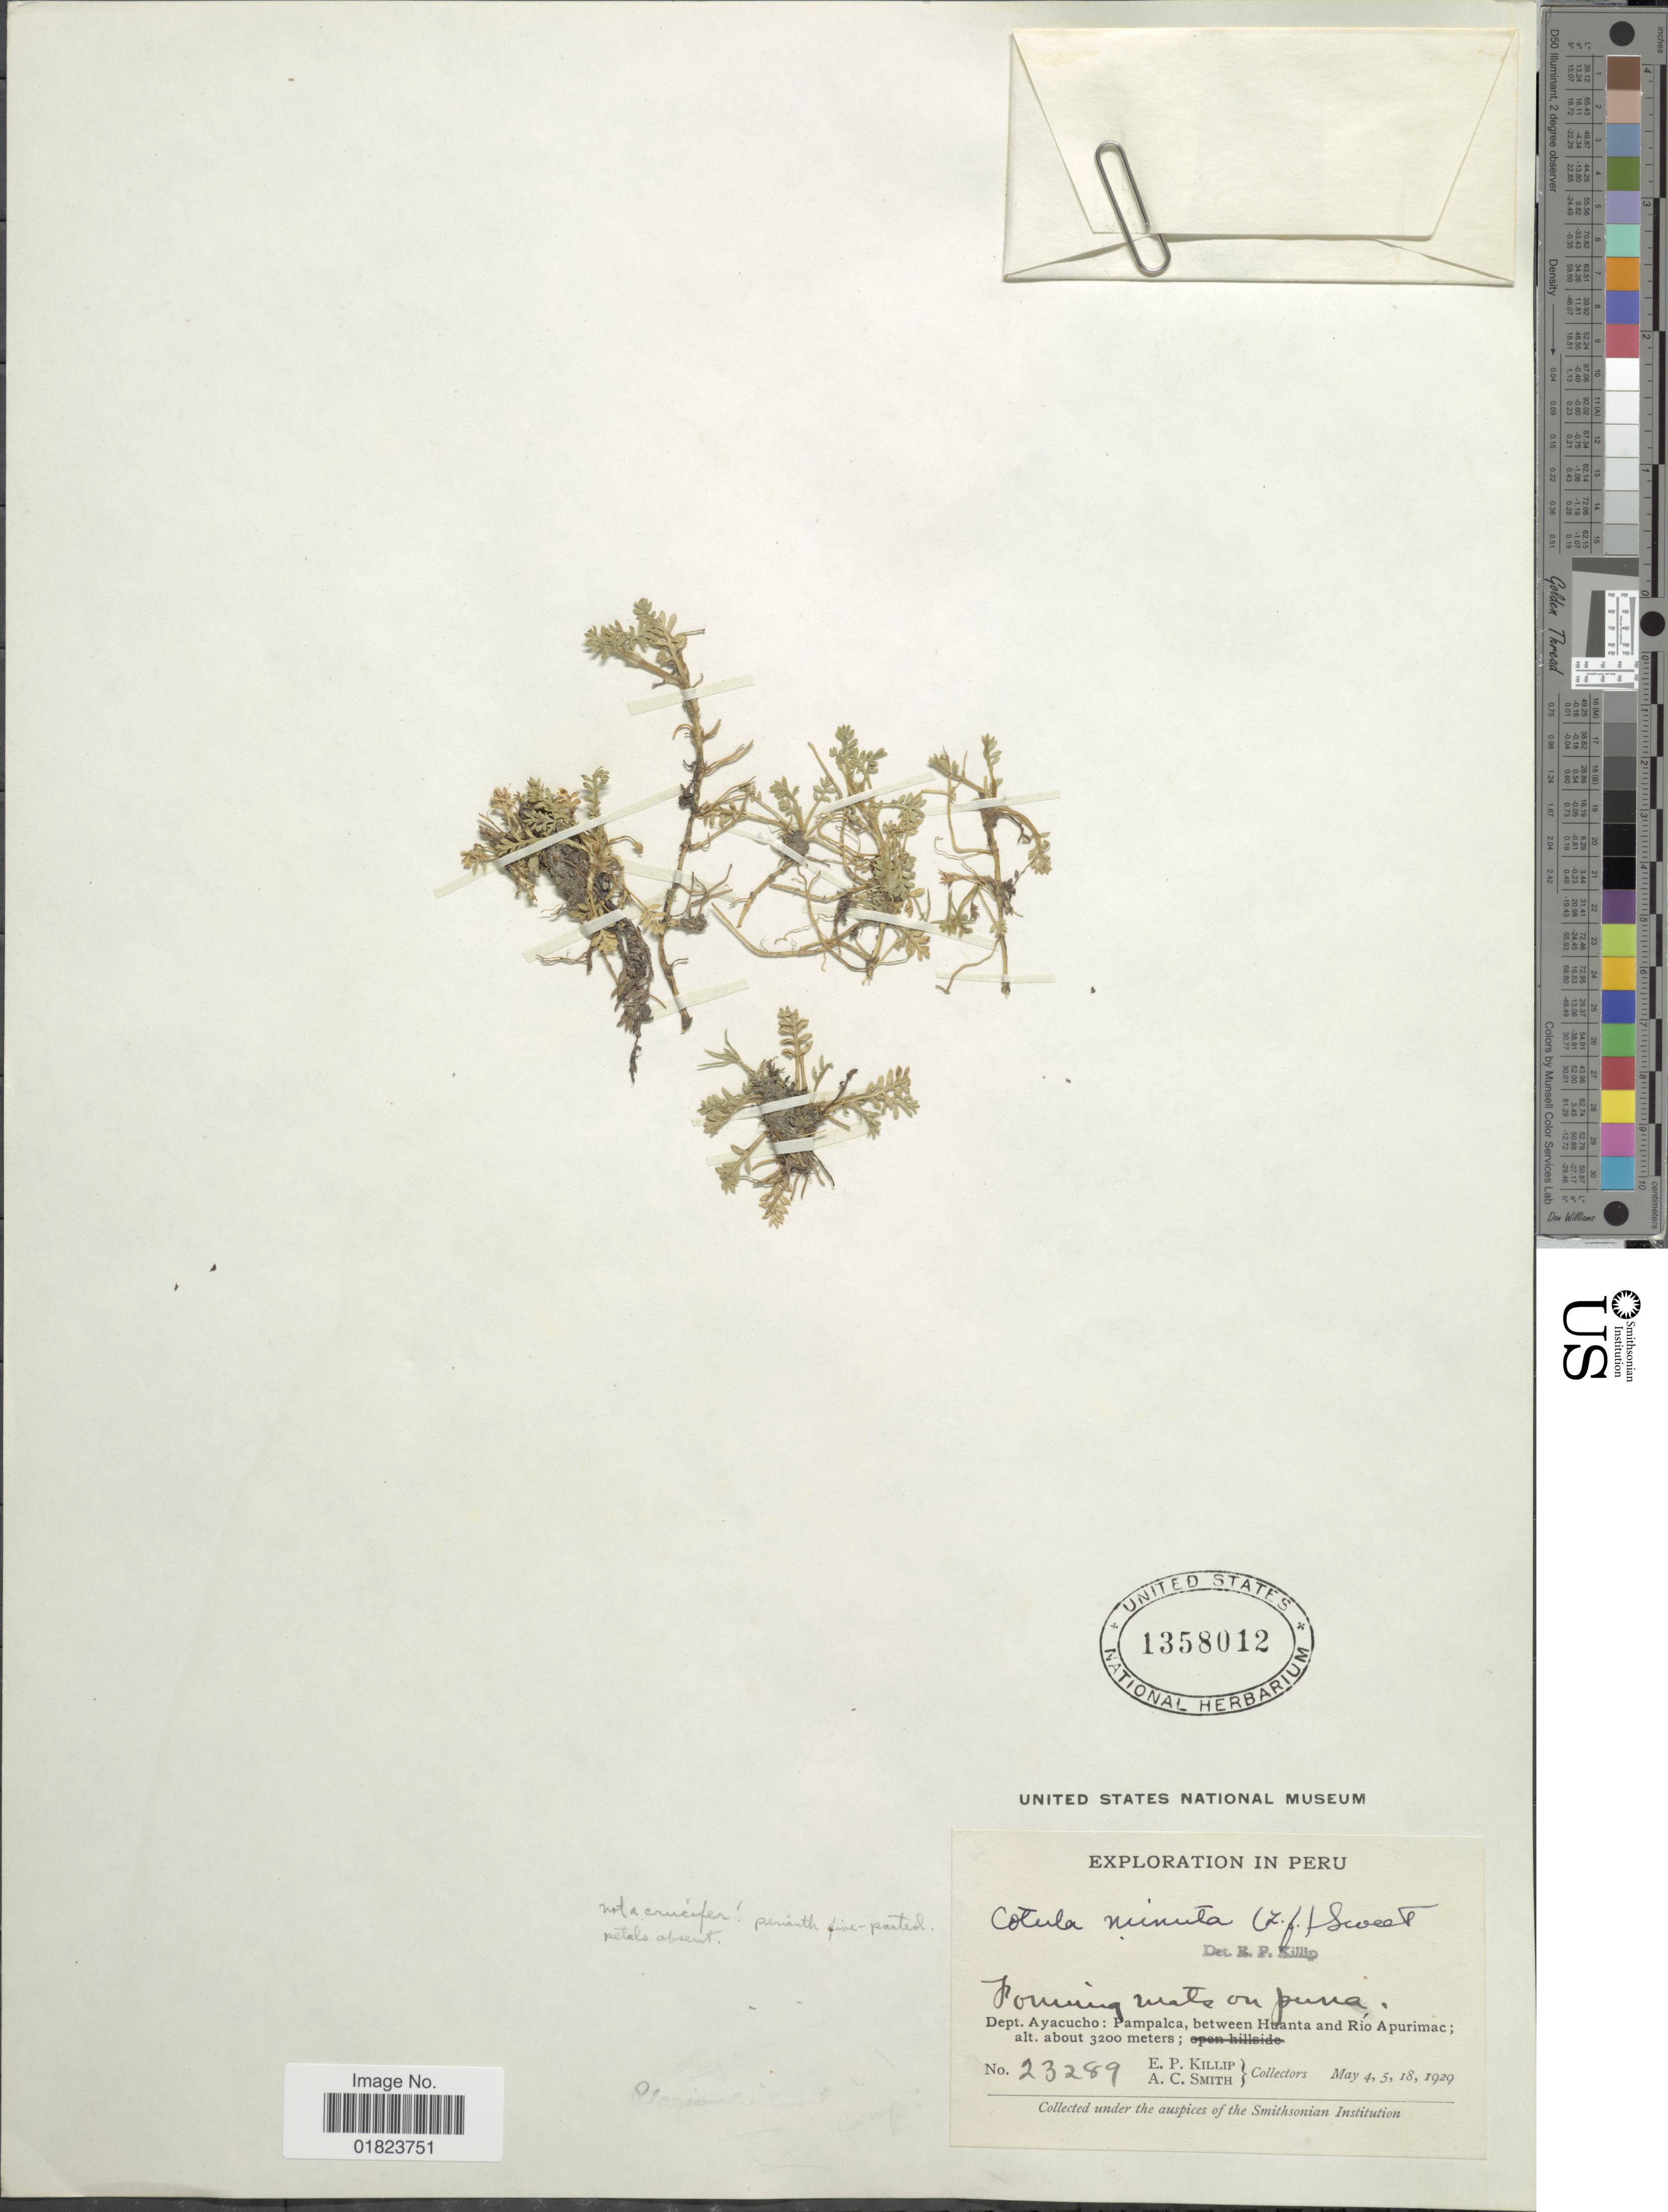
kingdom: Plantae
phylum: Tracheophyta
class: Magnoliopsida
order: Asterales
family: Asteraceae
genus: Cotula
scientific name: Cotula minuta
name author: G. Forst.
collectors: E. P. Killip & A. C. Smith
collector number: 23289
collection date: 1929-05-04/1929-05-18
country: Peru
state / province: Ayacucho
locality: Dept. Ayacucho: Pampalca, between Huranta and Rio Apurimac.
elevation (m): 3200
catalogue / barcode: US 1358012